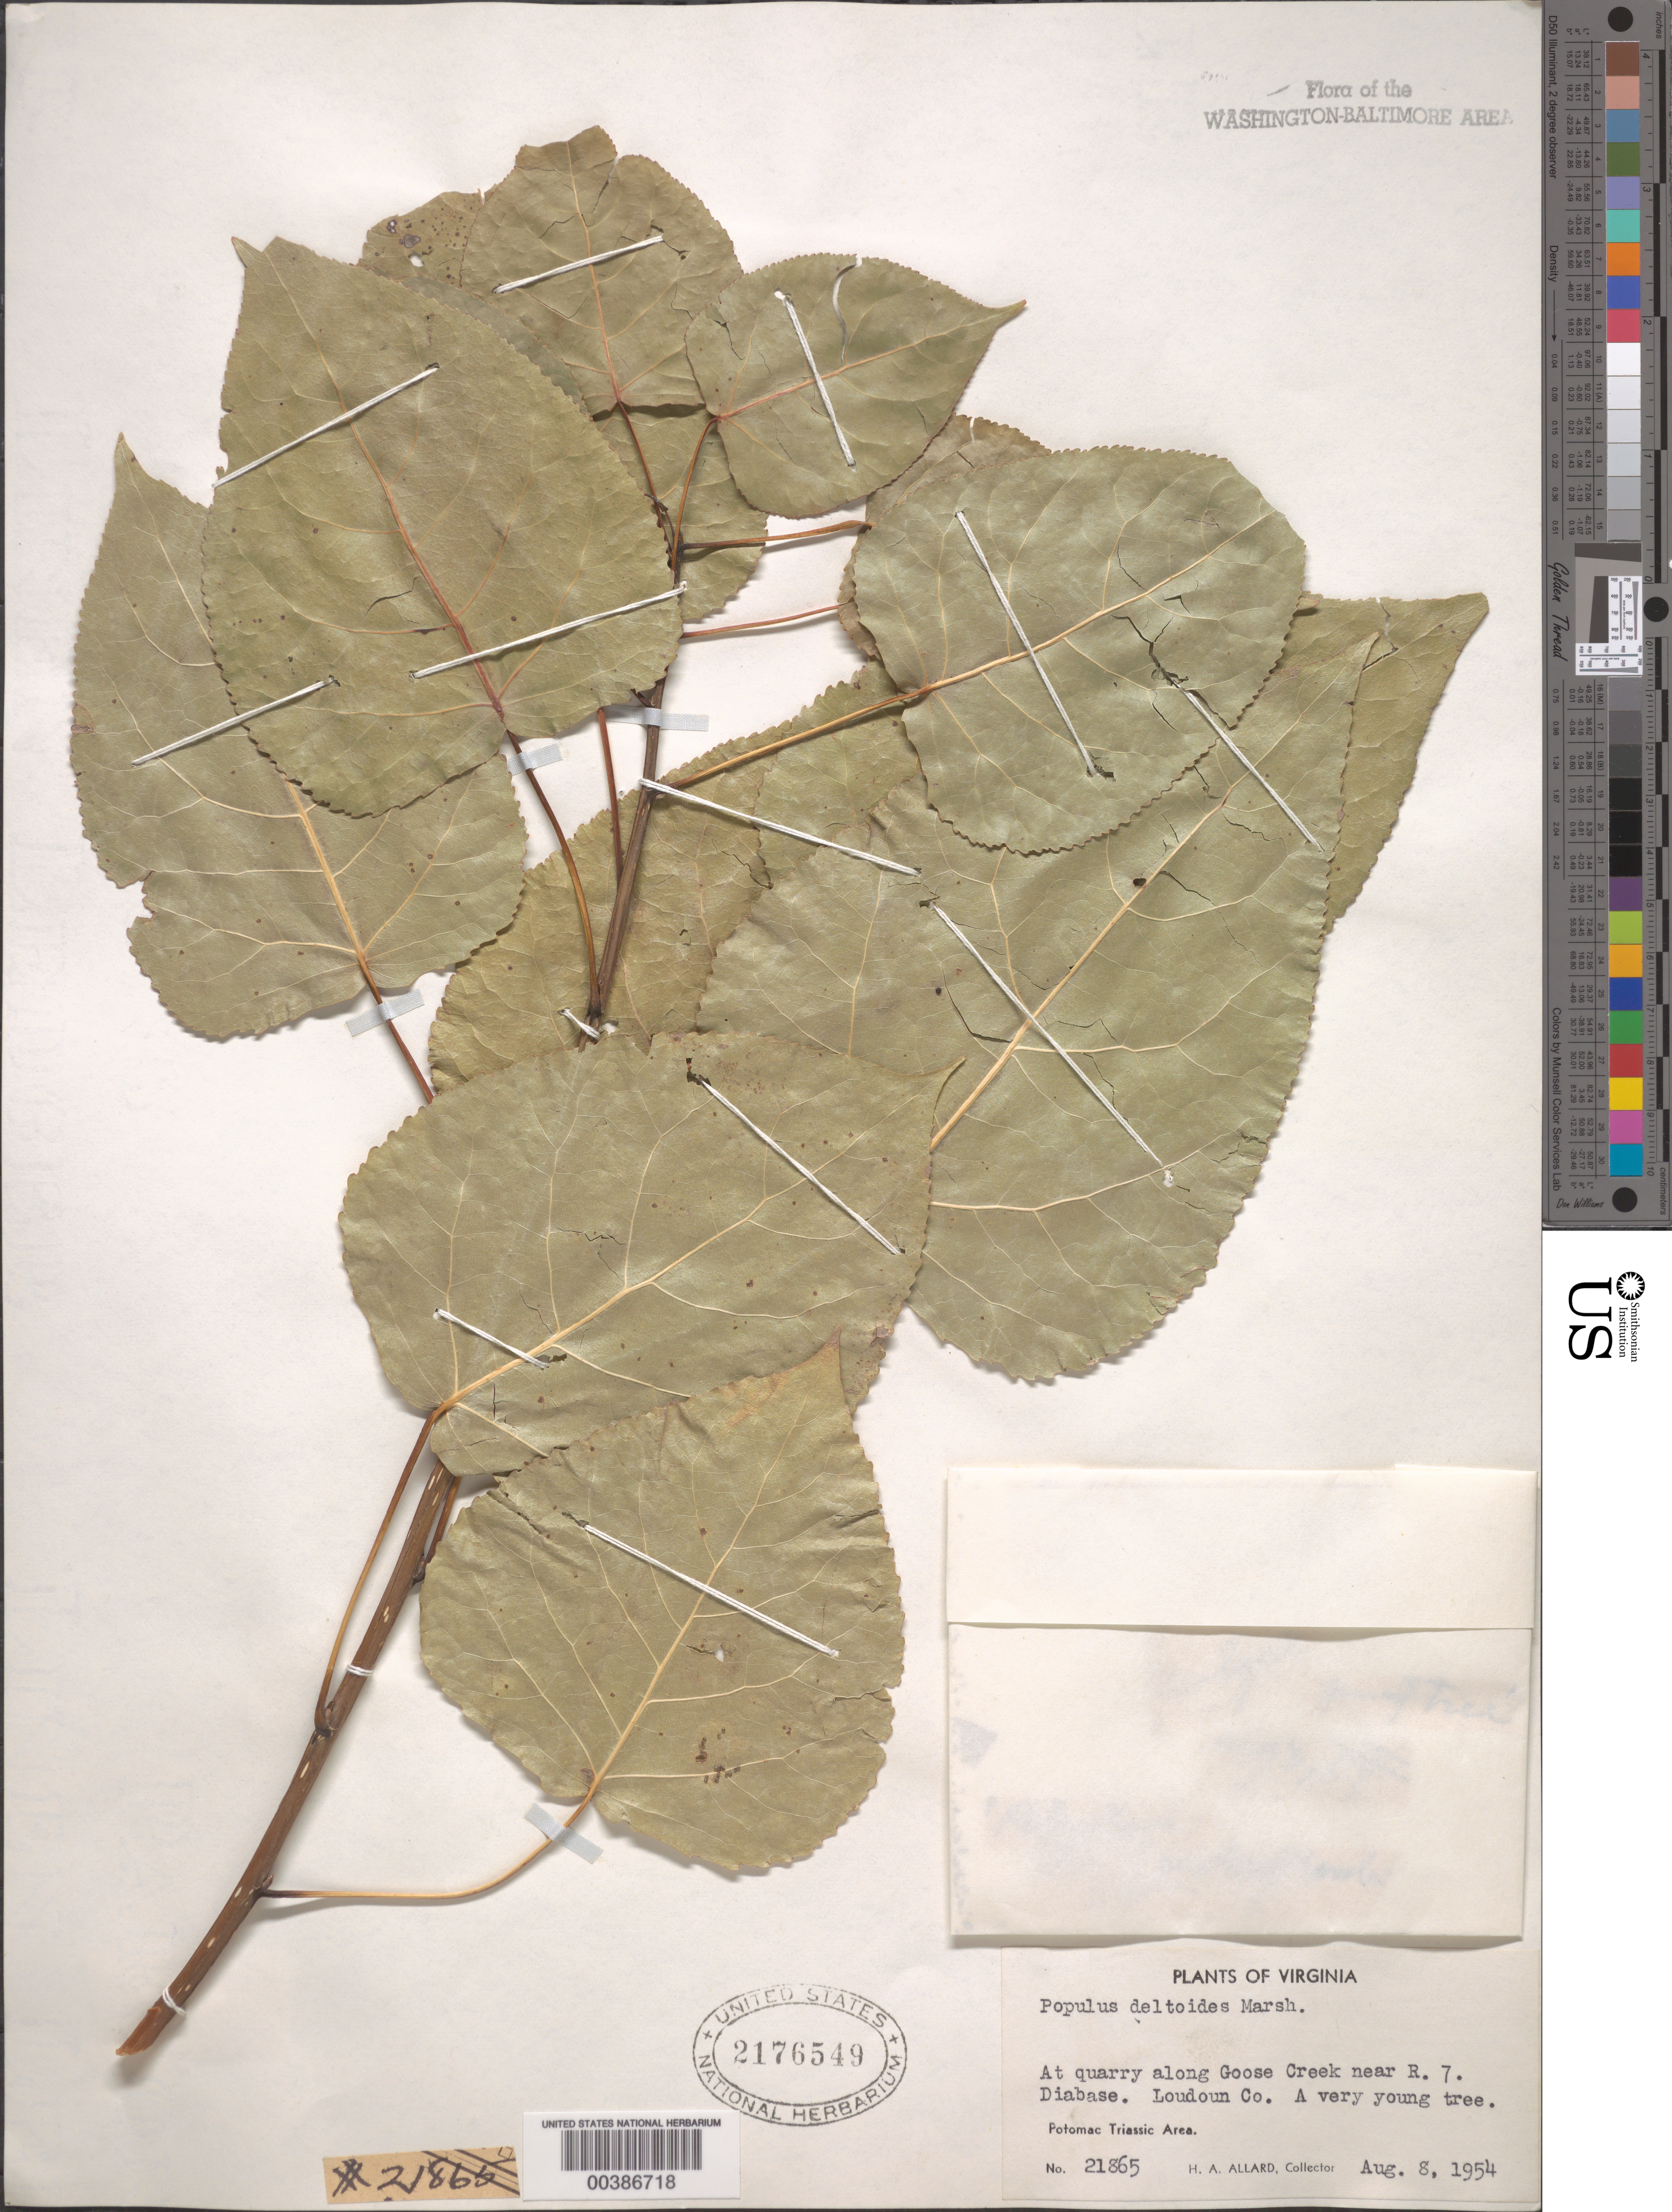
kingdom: Plantae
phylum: Tracheophyta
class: Magnoliopsida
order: Malpighiales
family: Salicaceae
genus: Populus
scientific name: Populus deltoides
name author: W. Bartram ex Marshall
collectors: H. A. Allard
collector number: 21865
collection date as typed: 08 Aug 1954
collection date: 1954-08-08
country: United States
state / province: Virginia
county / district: Loudoun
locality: Goose Creek, near Route 7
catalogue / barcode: US 2176549